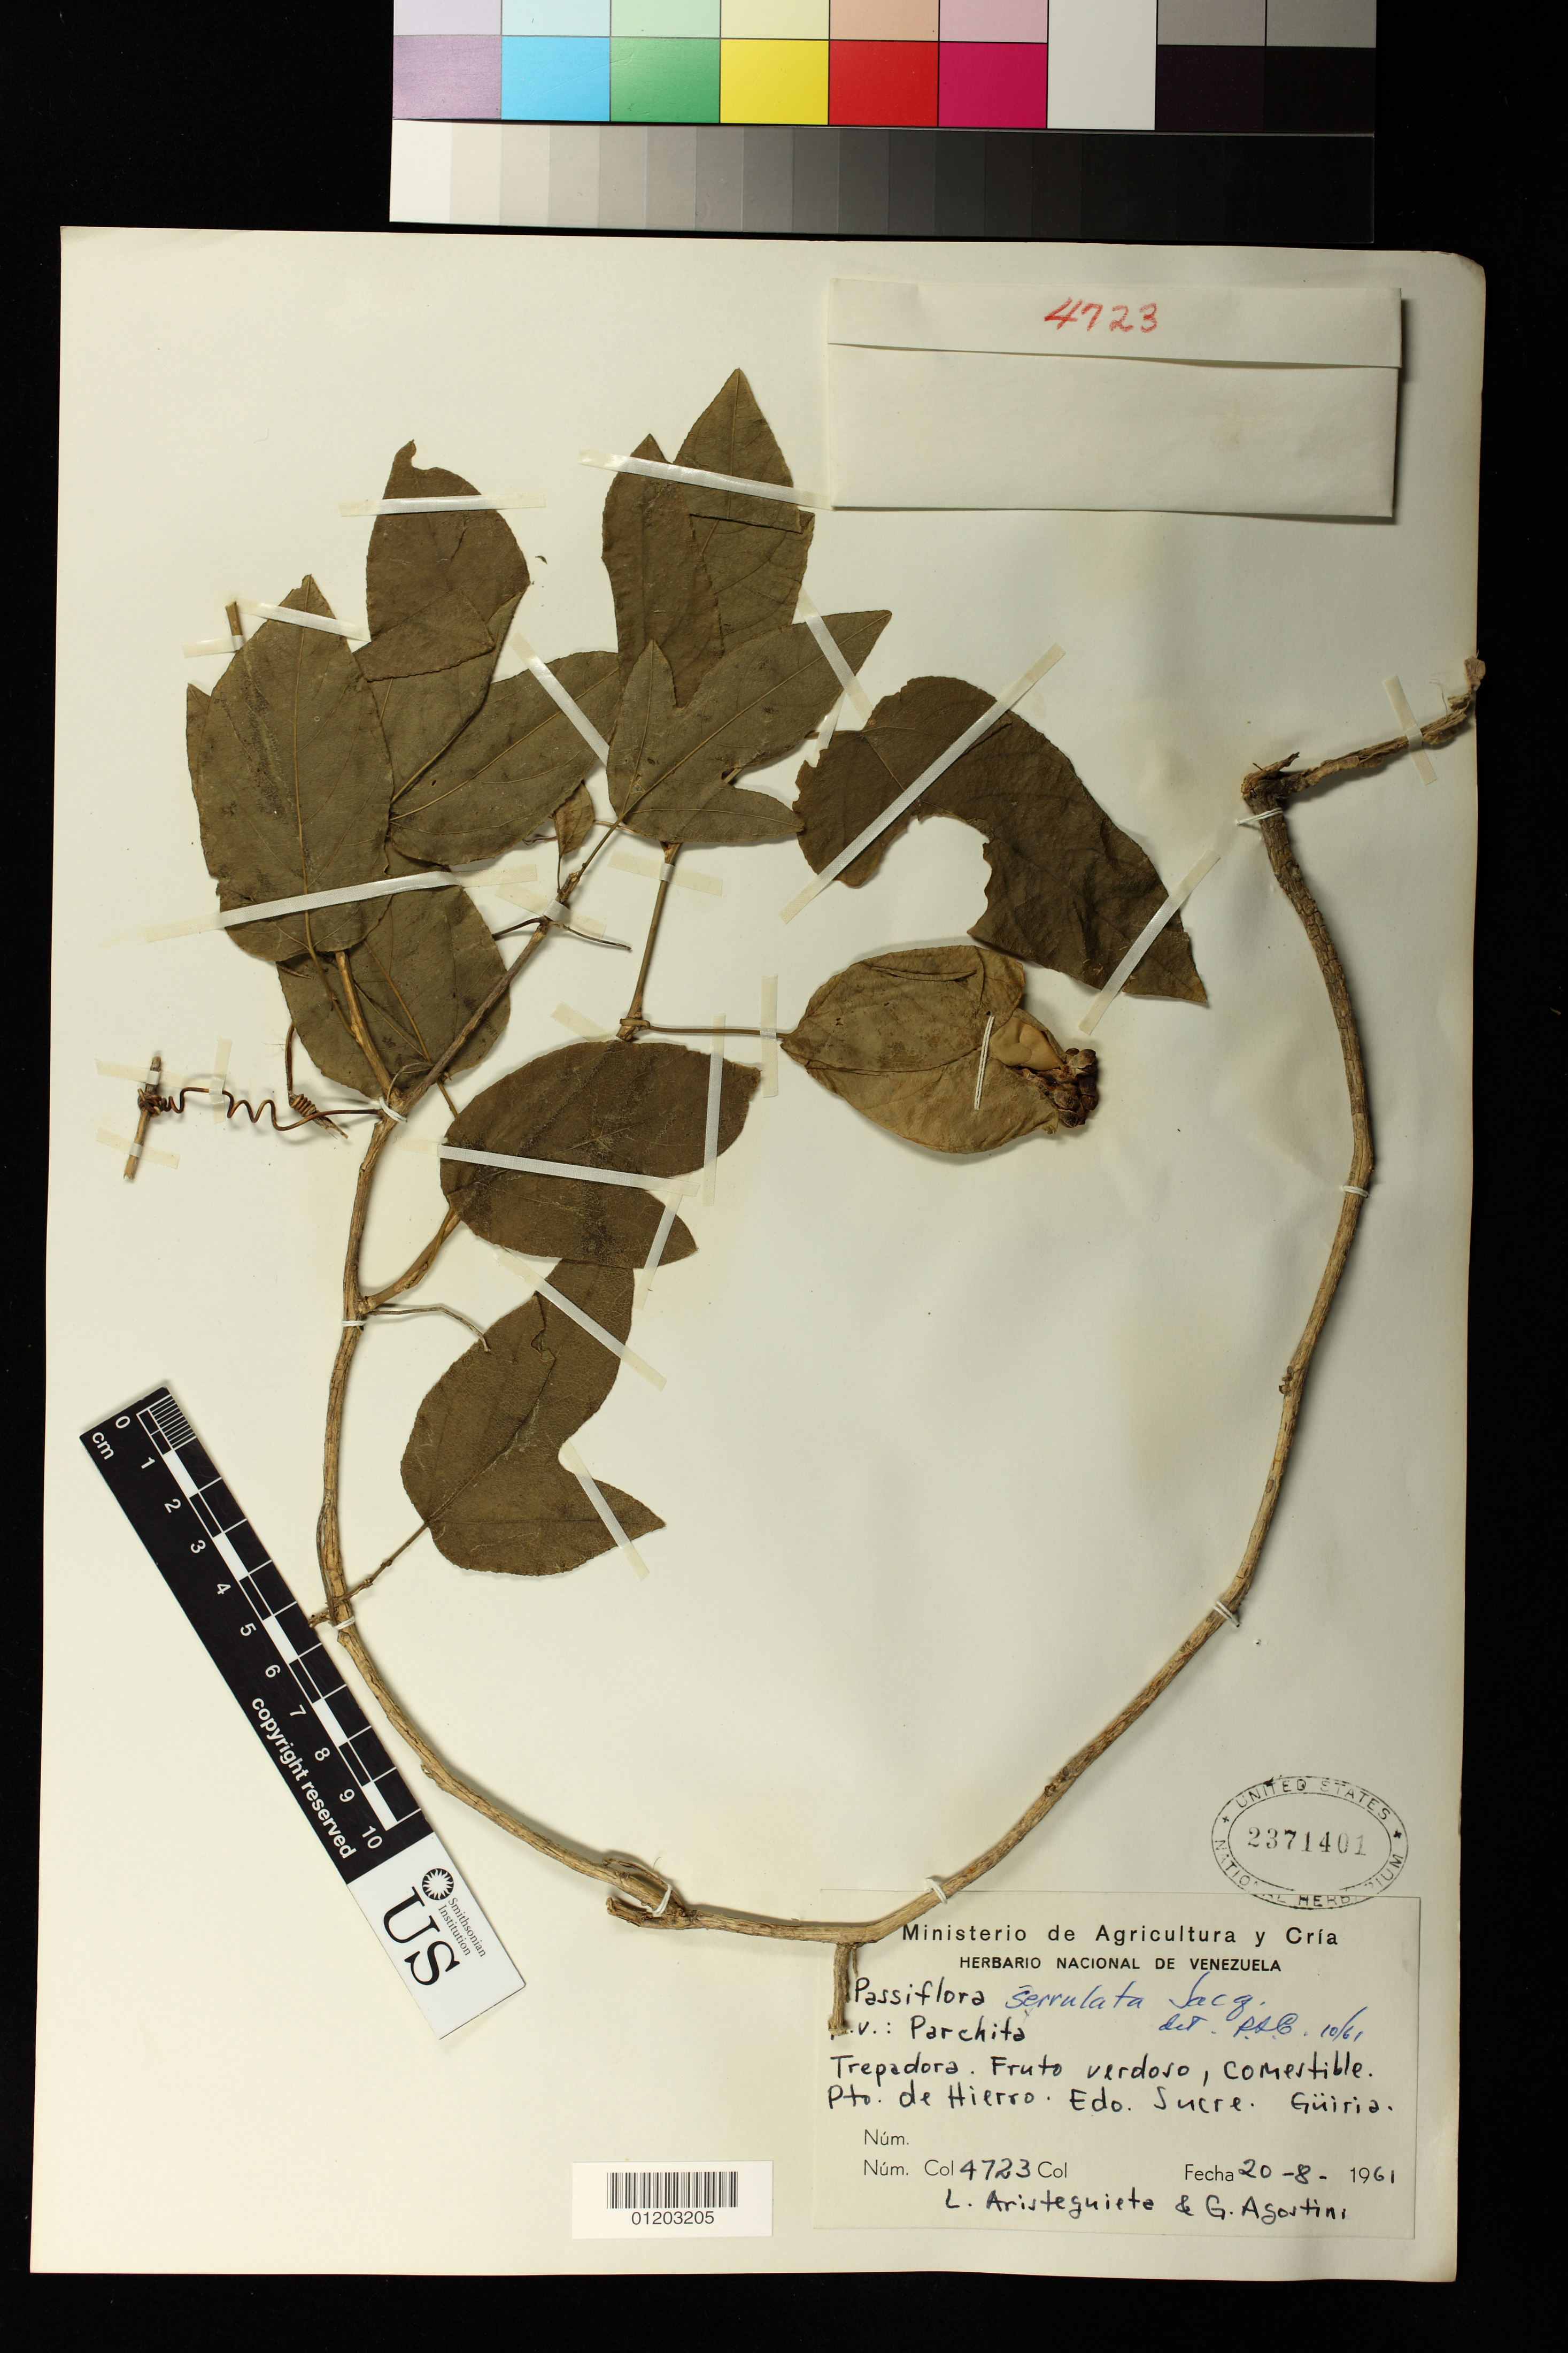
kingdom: Plantae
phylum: Tracheophyta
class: Magnoliopsida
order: Malpighiales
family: Passifloraceae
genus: Passiflora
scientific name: Passiflora serrulata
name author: Jacq.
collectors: L. Aristeguieta & G. Agostini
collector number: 4723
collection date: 1961-08-20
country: Venezuela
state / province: Sucre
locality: Pto. de Hierro. Edo. Sucre. Guiria.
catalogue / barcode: US 2371401